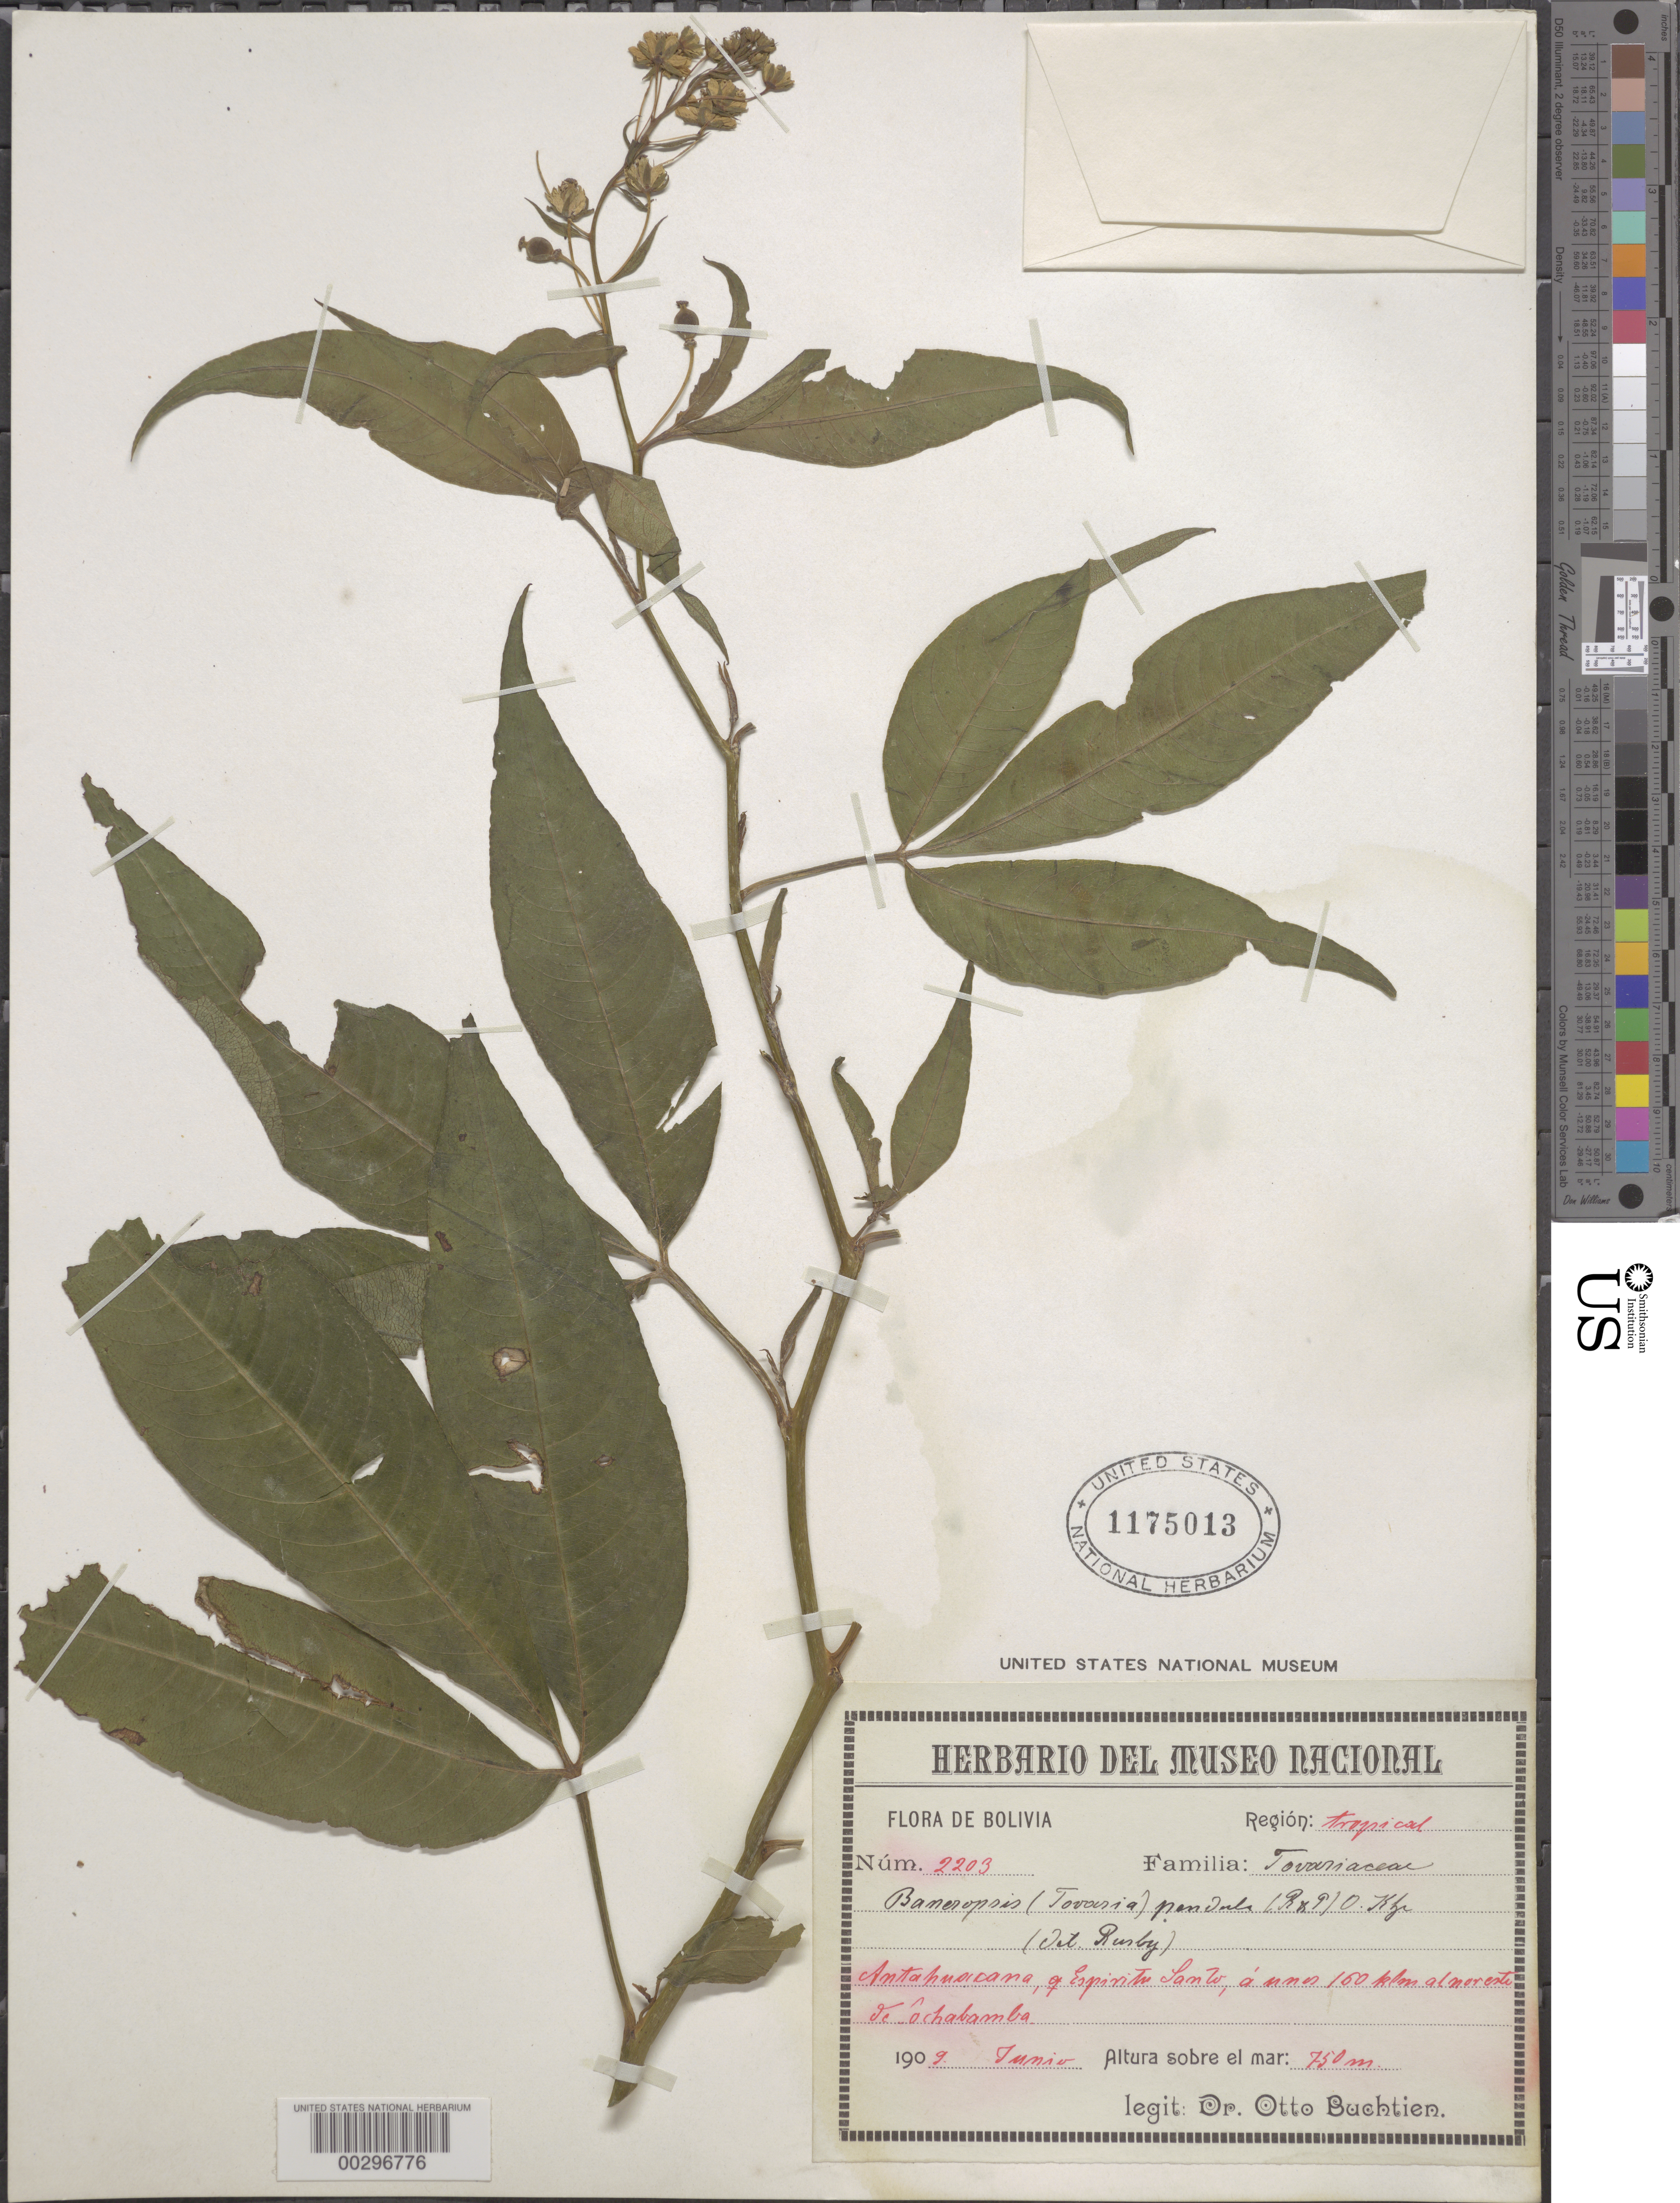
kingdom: Plantae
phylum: Tracheophyta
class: Magnoliopsida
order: Brassicales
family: Tovariaceae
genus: Tovaria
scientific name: Tovaria pendula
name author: Ruiz & Pav.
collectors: O. Buchtien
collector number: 2203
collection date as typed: Jun 1909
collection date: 1909-06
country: Bolivia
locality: Antahuacana, Espirito Santo, 160 klm al Noreste de Ochabamba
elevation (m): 750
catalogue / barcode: US 1175013